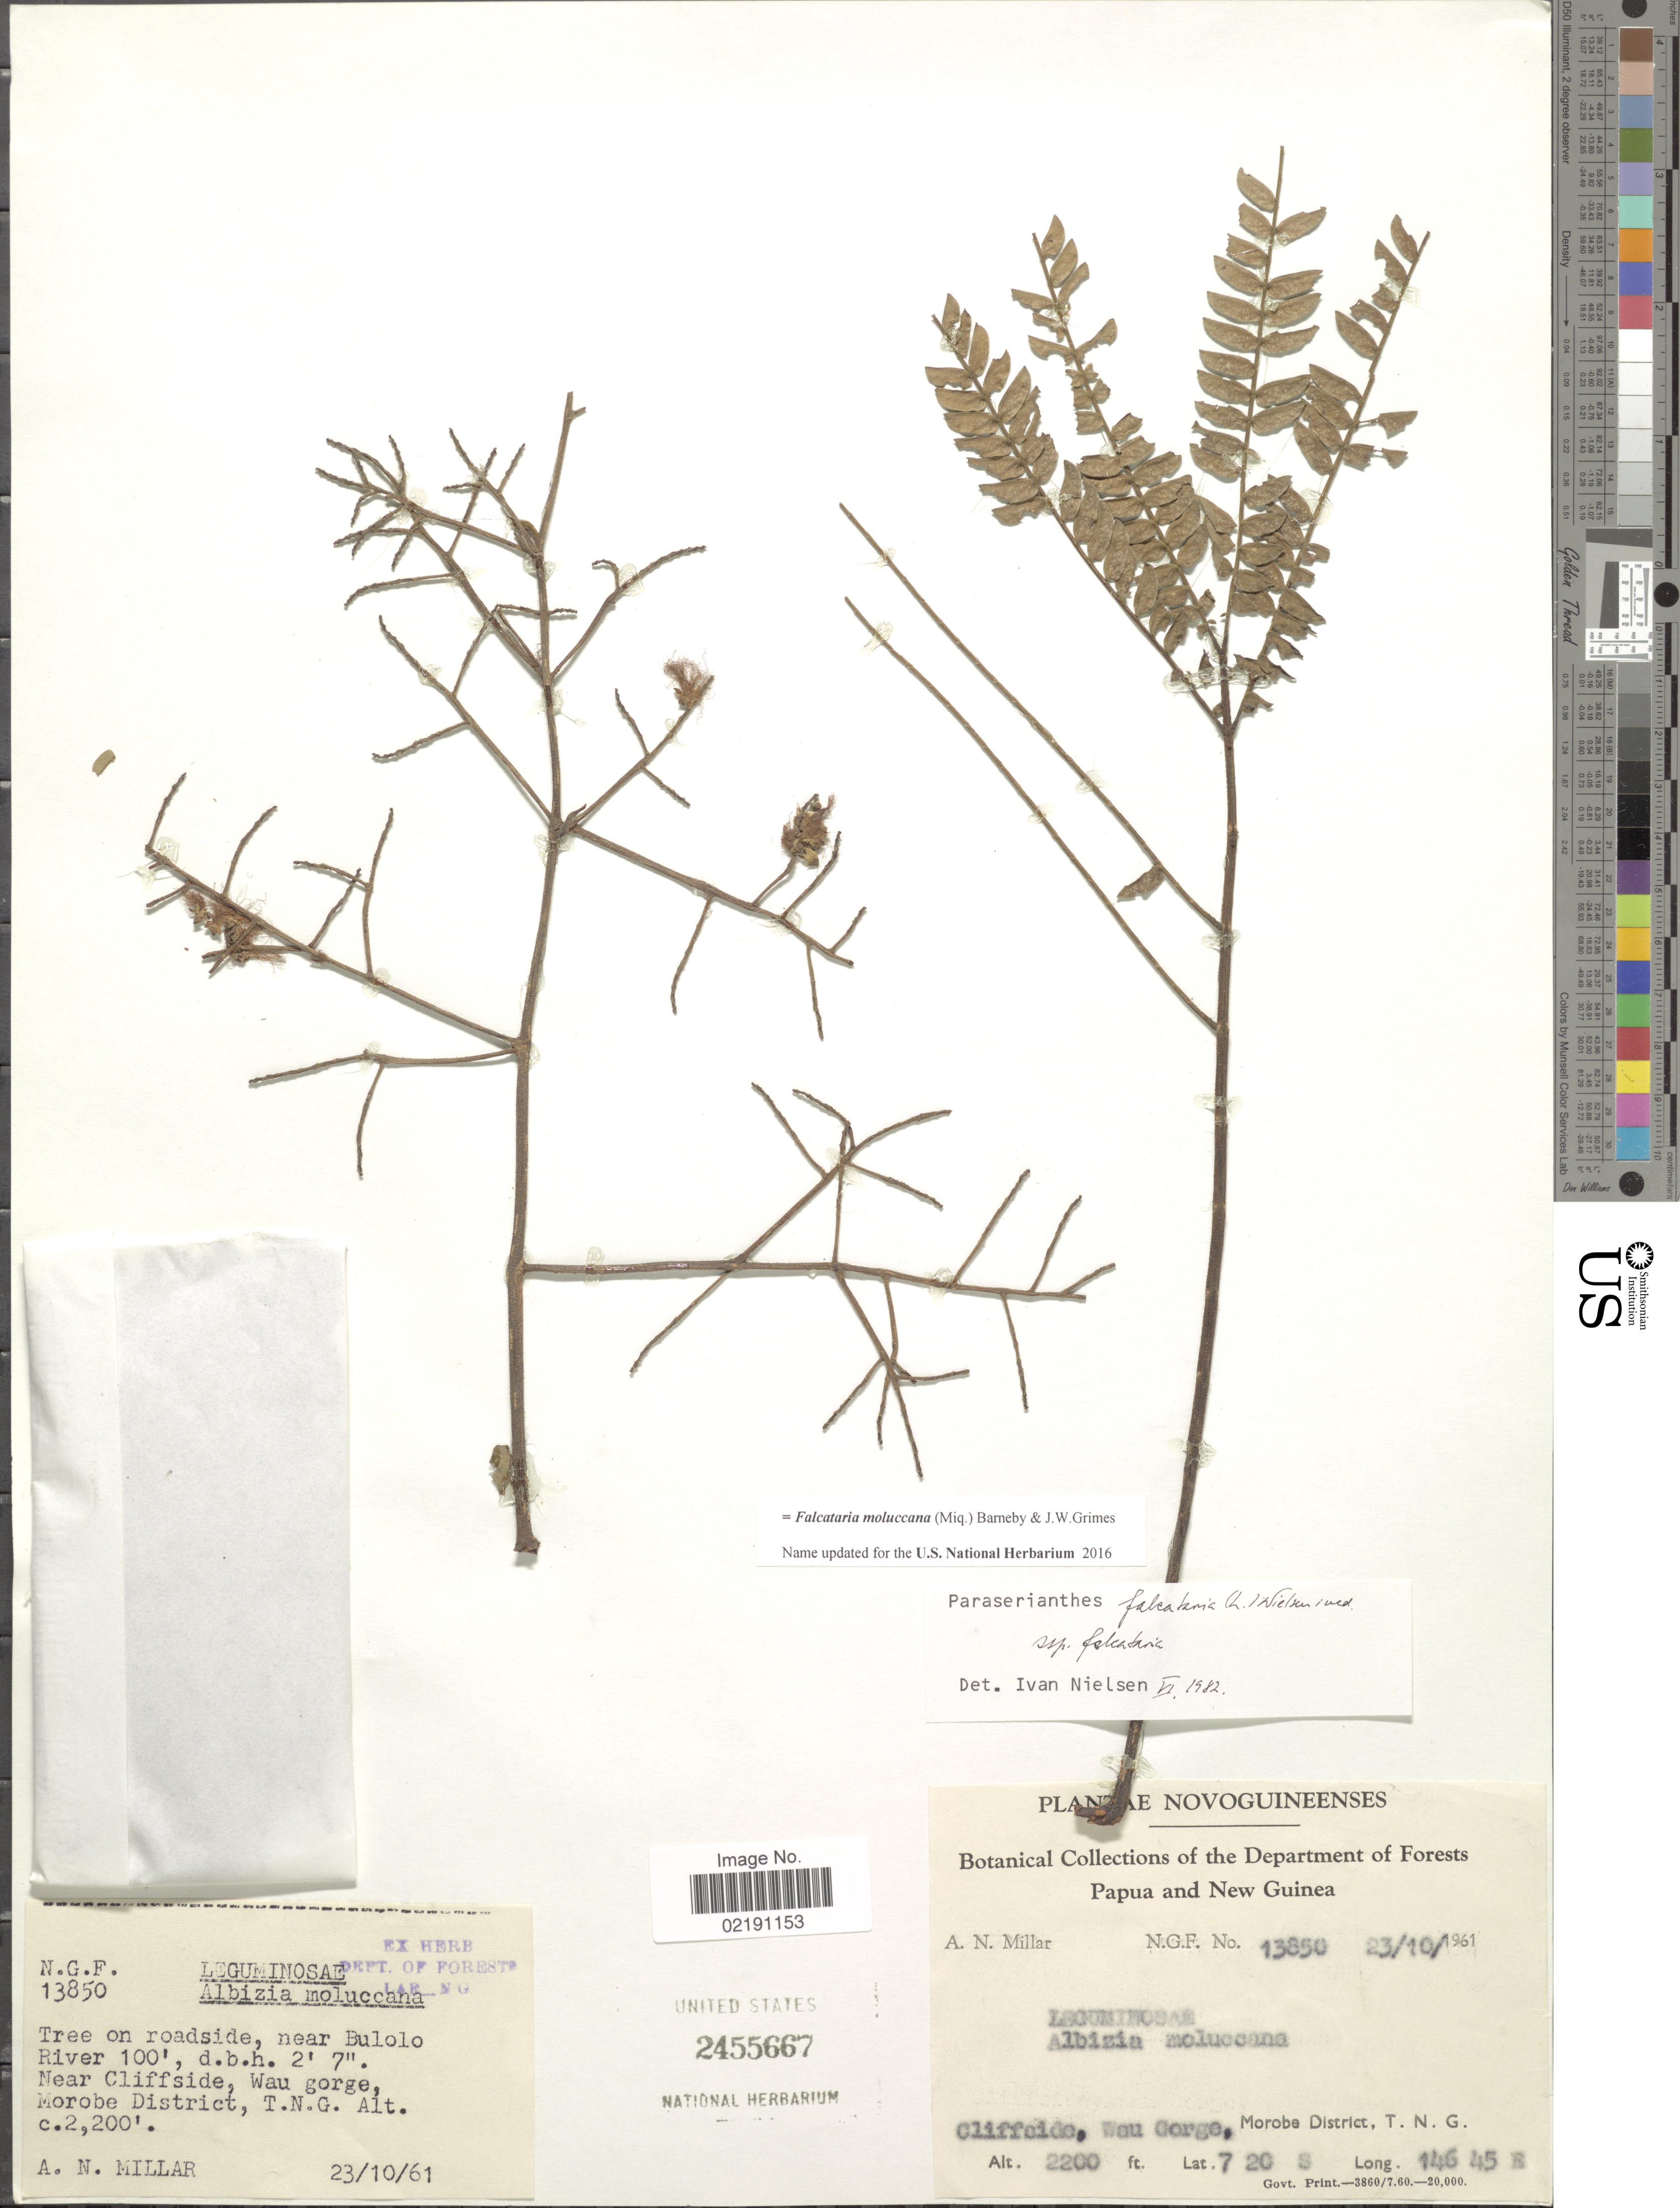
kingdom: Plantae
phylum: Tracheophyta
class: Magnoliopsida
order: Fabales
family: Fabaceae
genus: Falcataria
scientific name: Falcataria moluccana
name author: (Miq.) Barneby & Grimes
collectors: A. Millar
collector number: NGF13850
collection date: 1961-10-23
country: Papua New Guinea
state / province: Morobe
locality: Tree in roadside, near Bulolo River. Near Cliffside, Wau gorge, Morobe District, T.N.G.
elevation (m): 671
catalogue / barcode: US 2455667